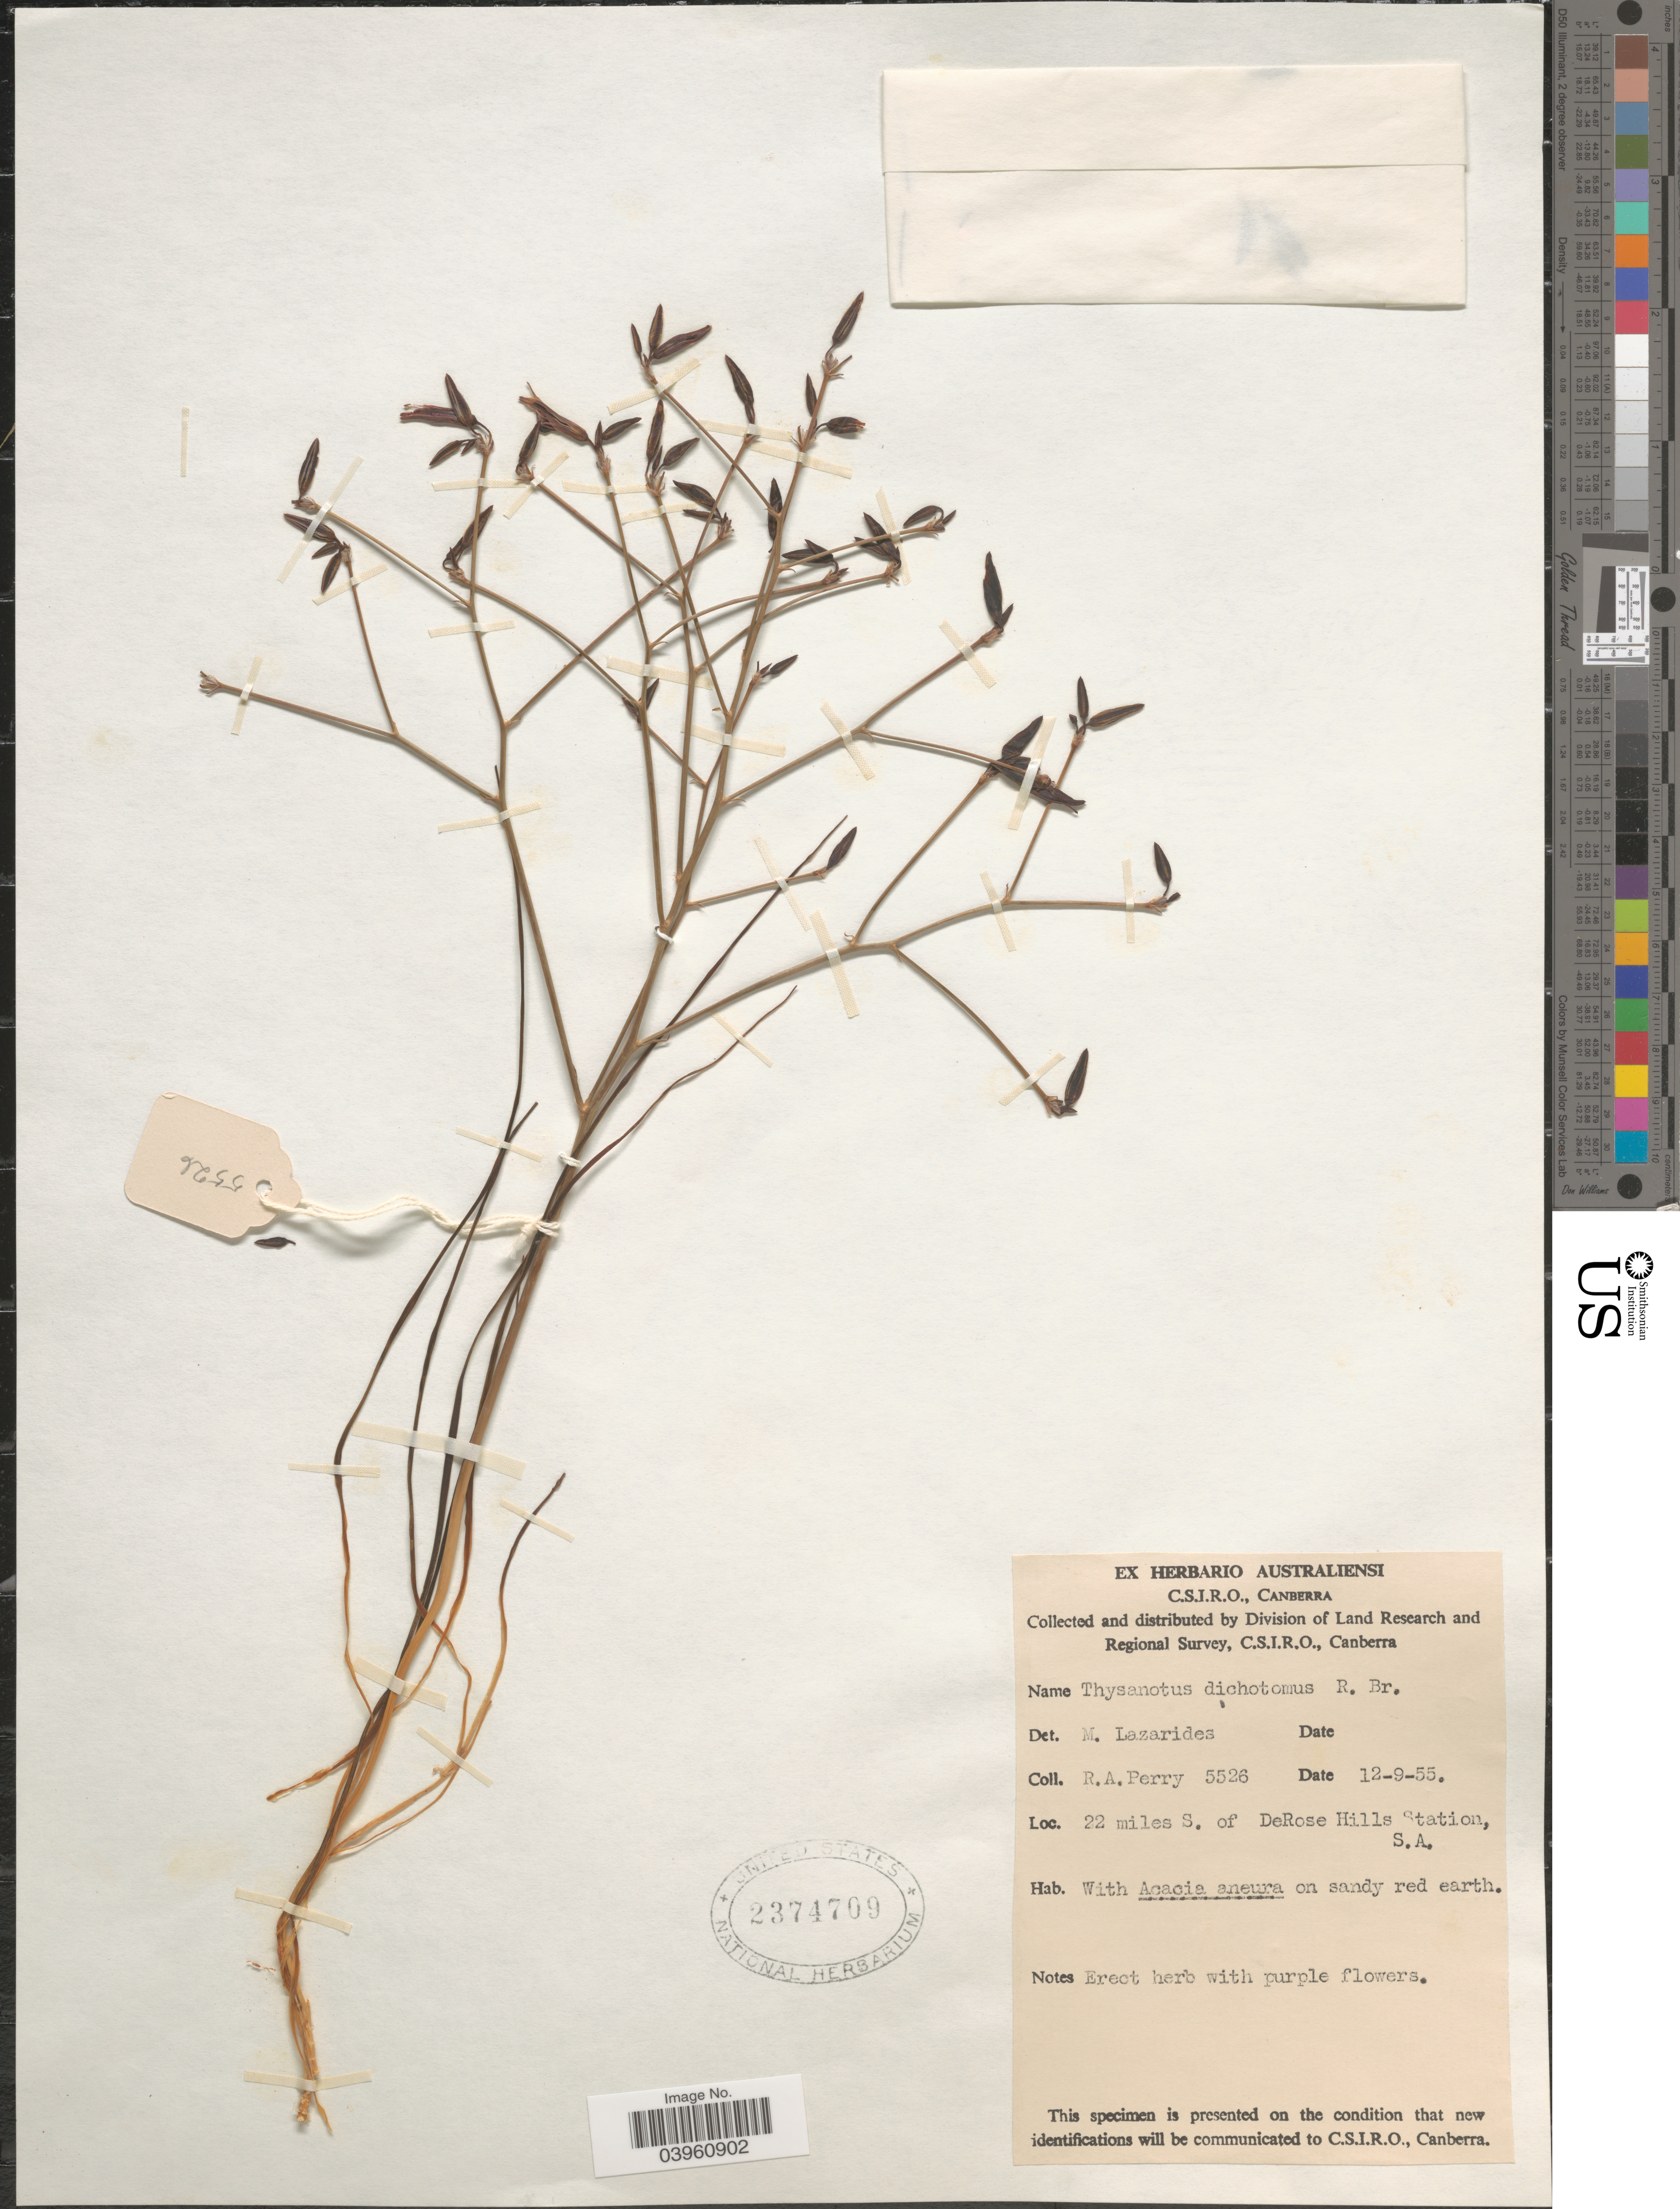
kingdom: Plantae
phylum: Tracheophyta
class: Liliopsida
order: Asparagales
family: Asparagaceae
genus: Thysanotus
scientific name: Thysanotus dichotomus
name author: (Labill.) R. Br.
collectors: Perry, R. A.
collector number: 5526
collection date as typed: Transcribed d/m/y: 12/9/55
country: Australia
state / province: South Australia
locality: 22 miles S. of DeRose Hills Station, S.A.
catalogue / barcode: US 2374709